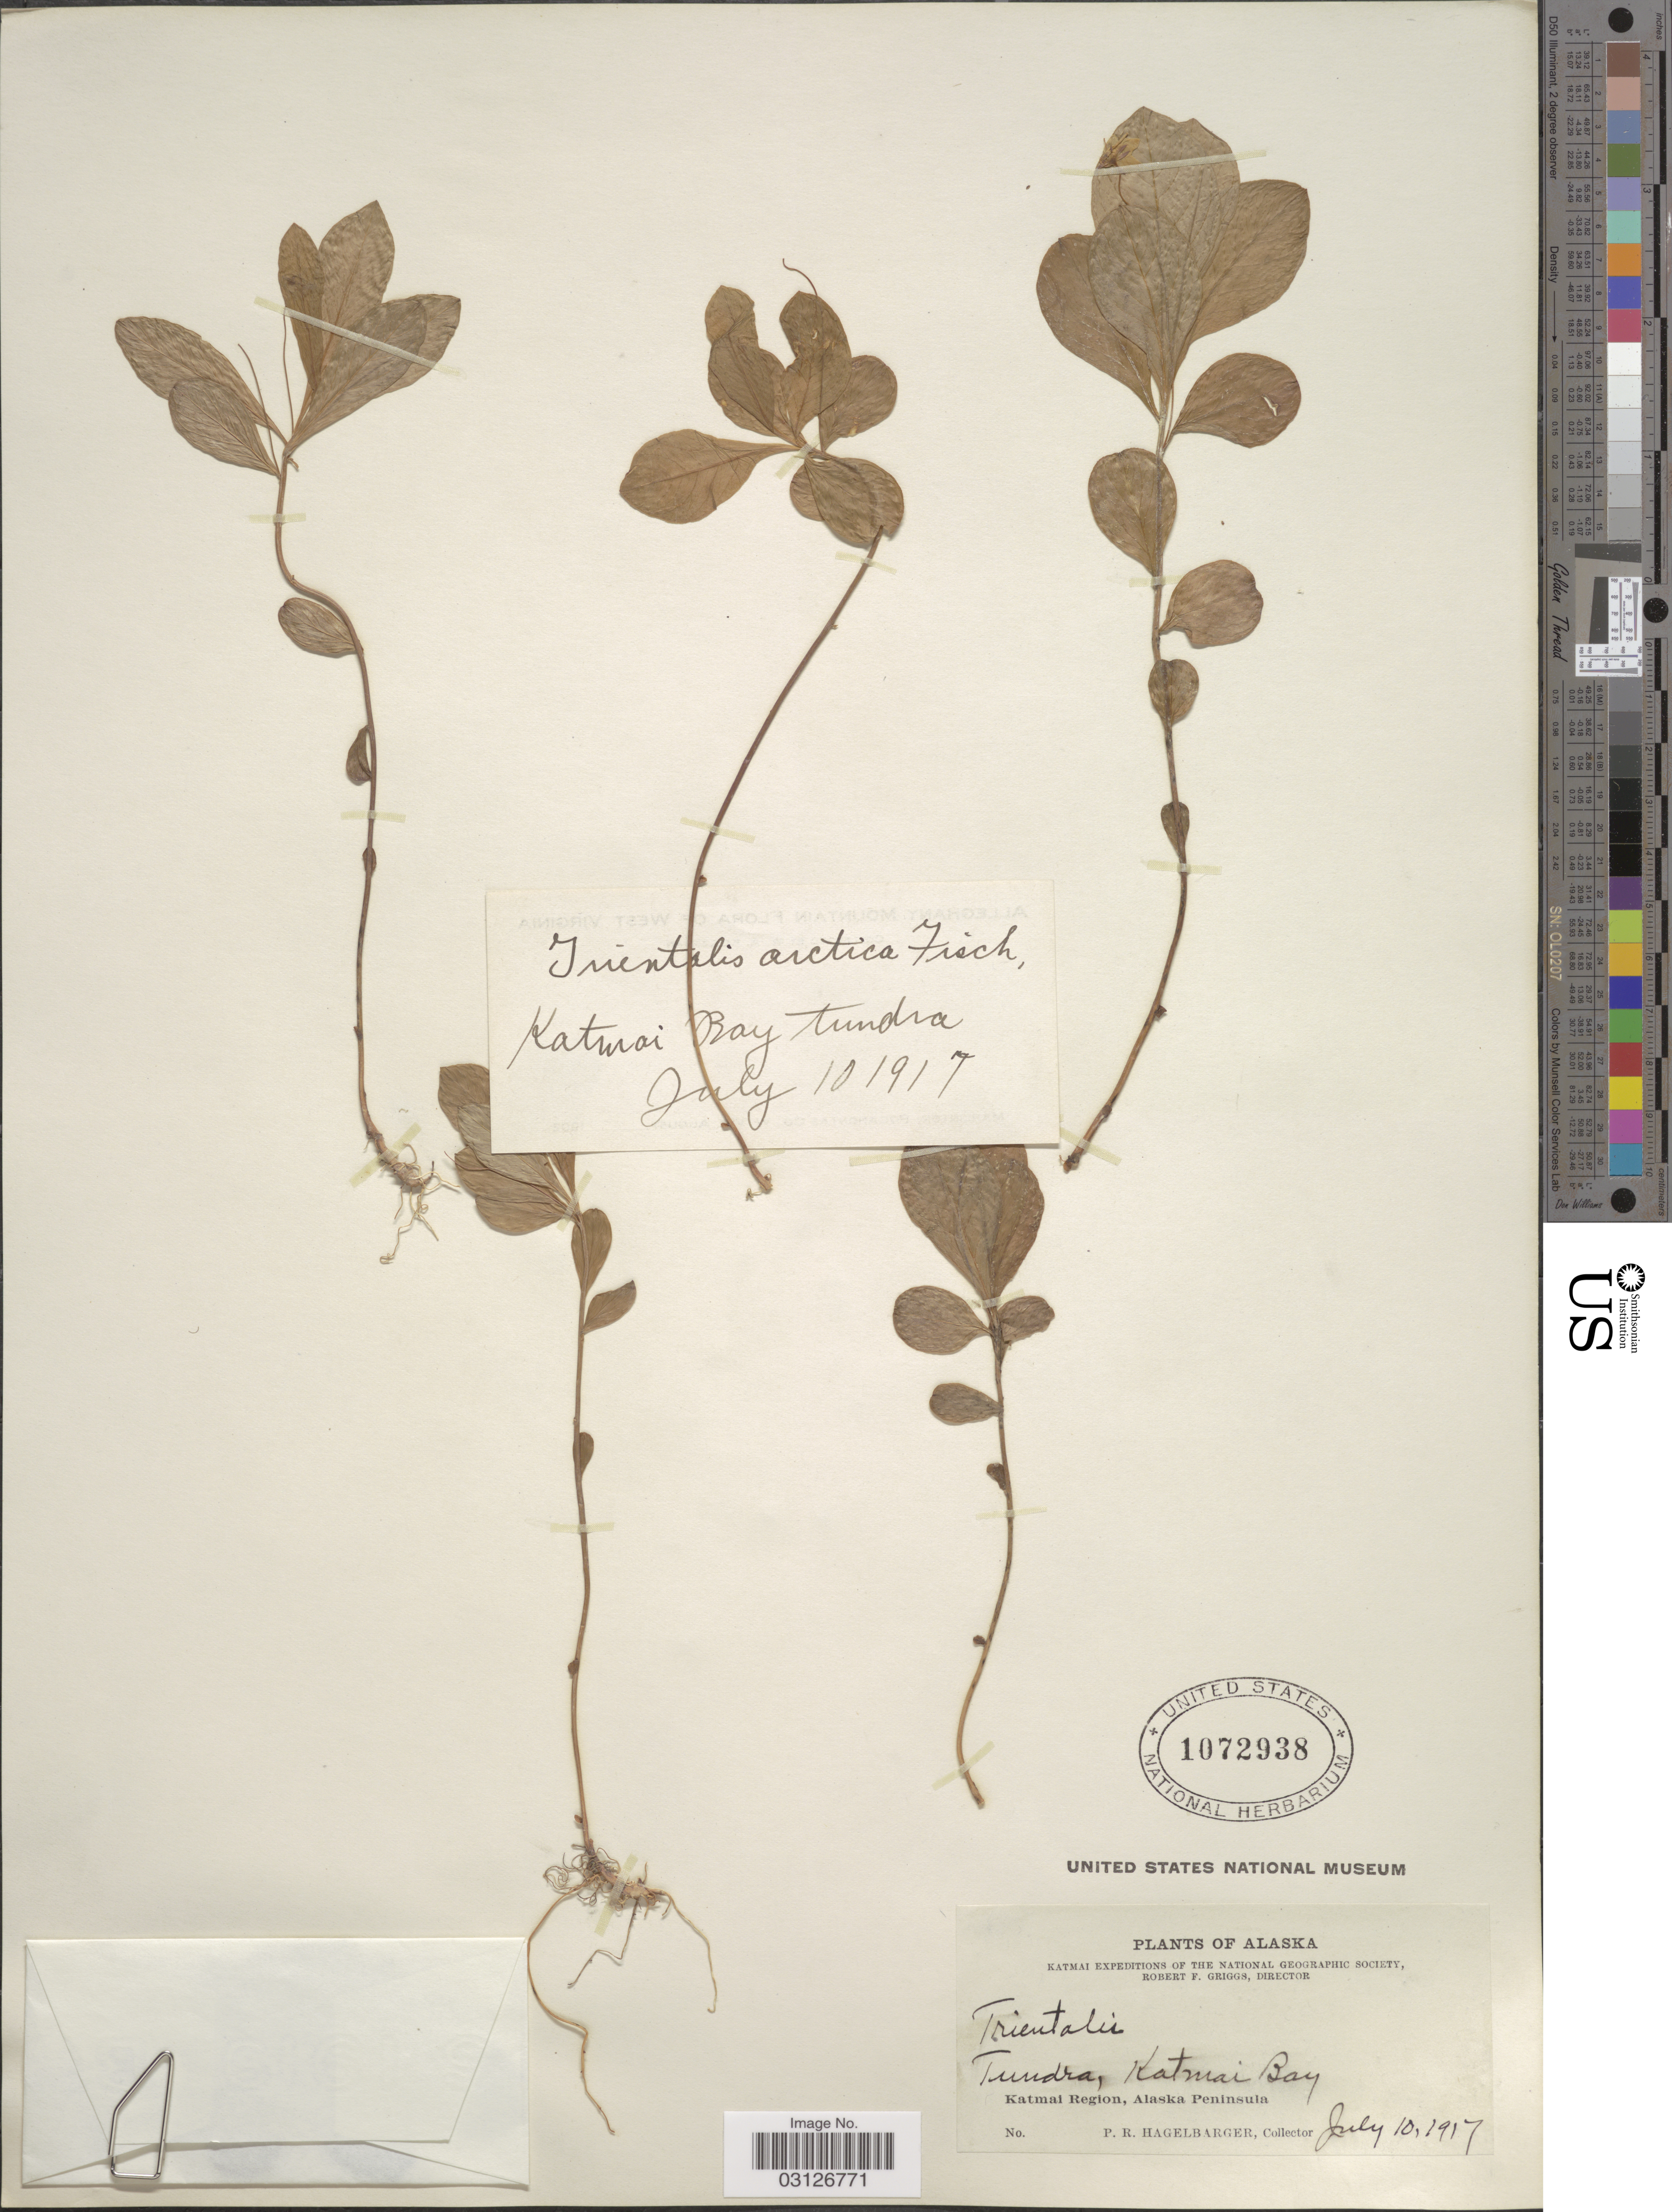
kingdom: Plantae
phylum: Tracheophyta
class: Magnoliopsida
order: Ericales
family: Primulaceae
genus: Trientalis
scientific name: Trientalis europaea subsp. arctica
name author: (Fisch. ex Hook.) Hultén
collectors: P. Hagelbarger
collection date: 1917-07-10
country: United States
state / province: Alaska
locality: Tundra, Katmai Bay. Katmai Region, Alaska Peninsula.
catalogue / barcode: US 1072938